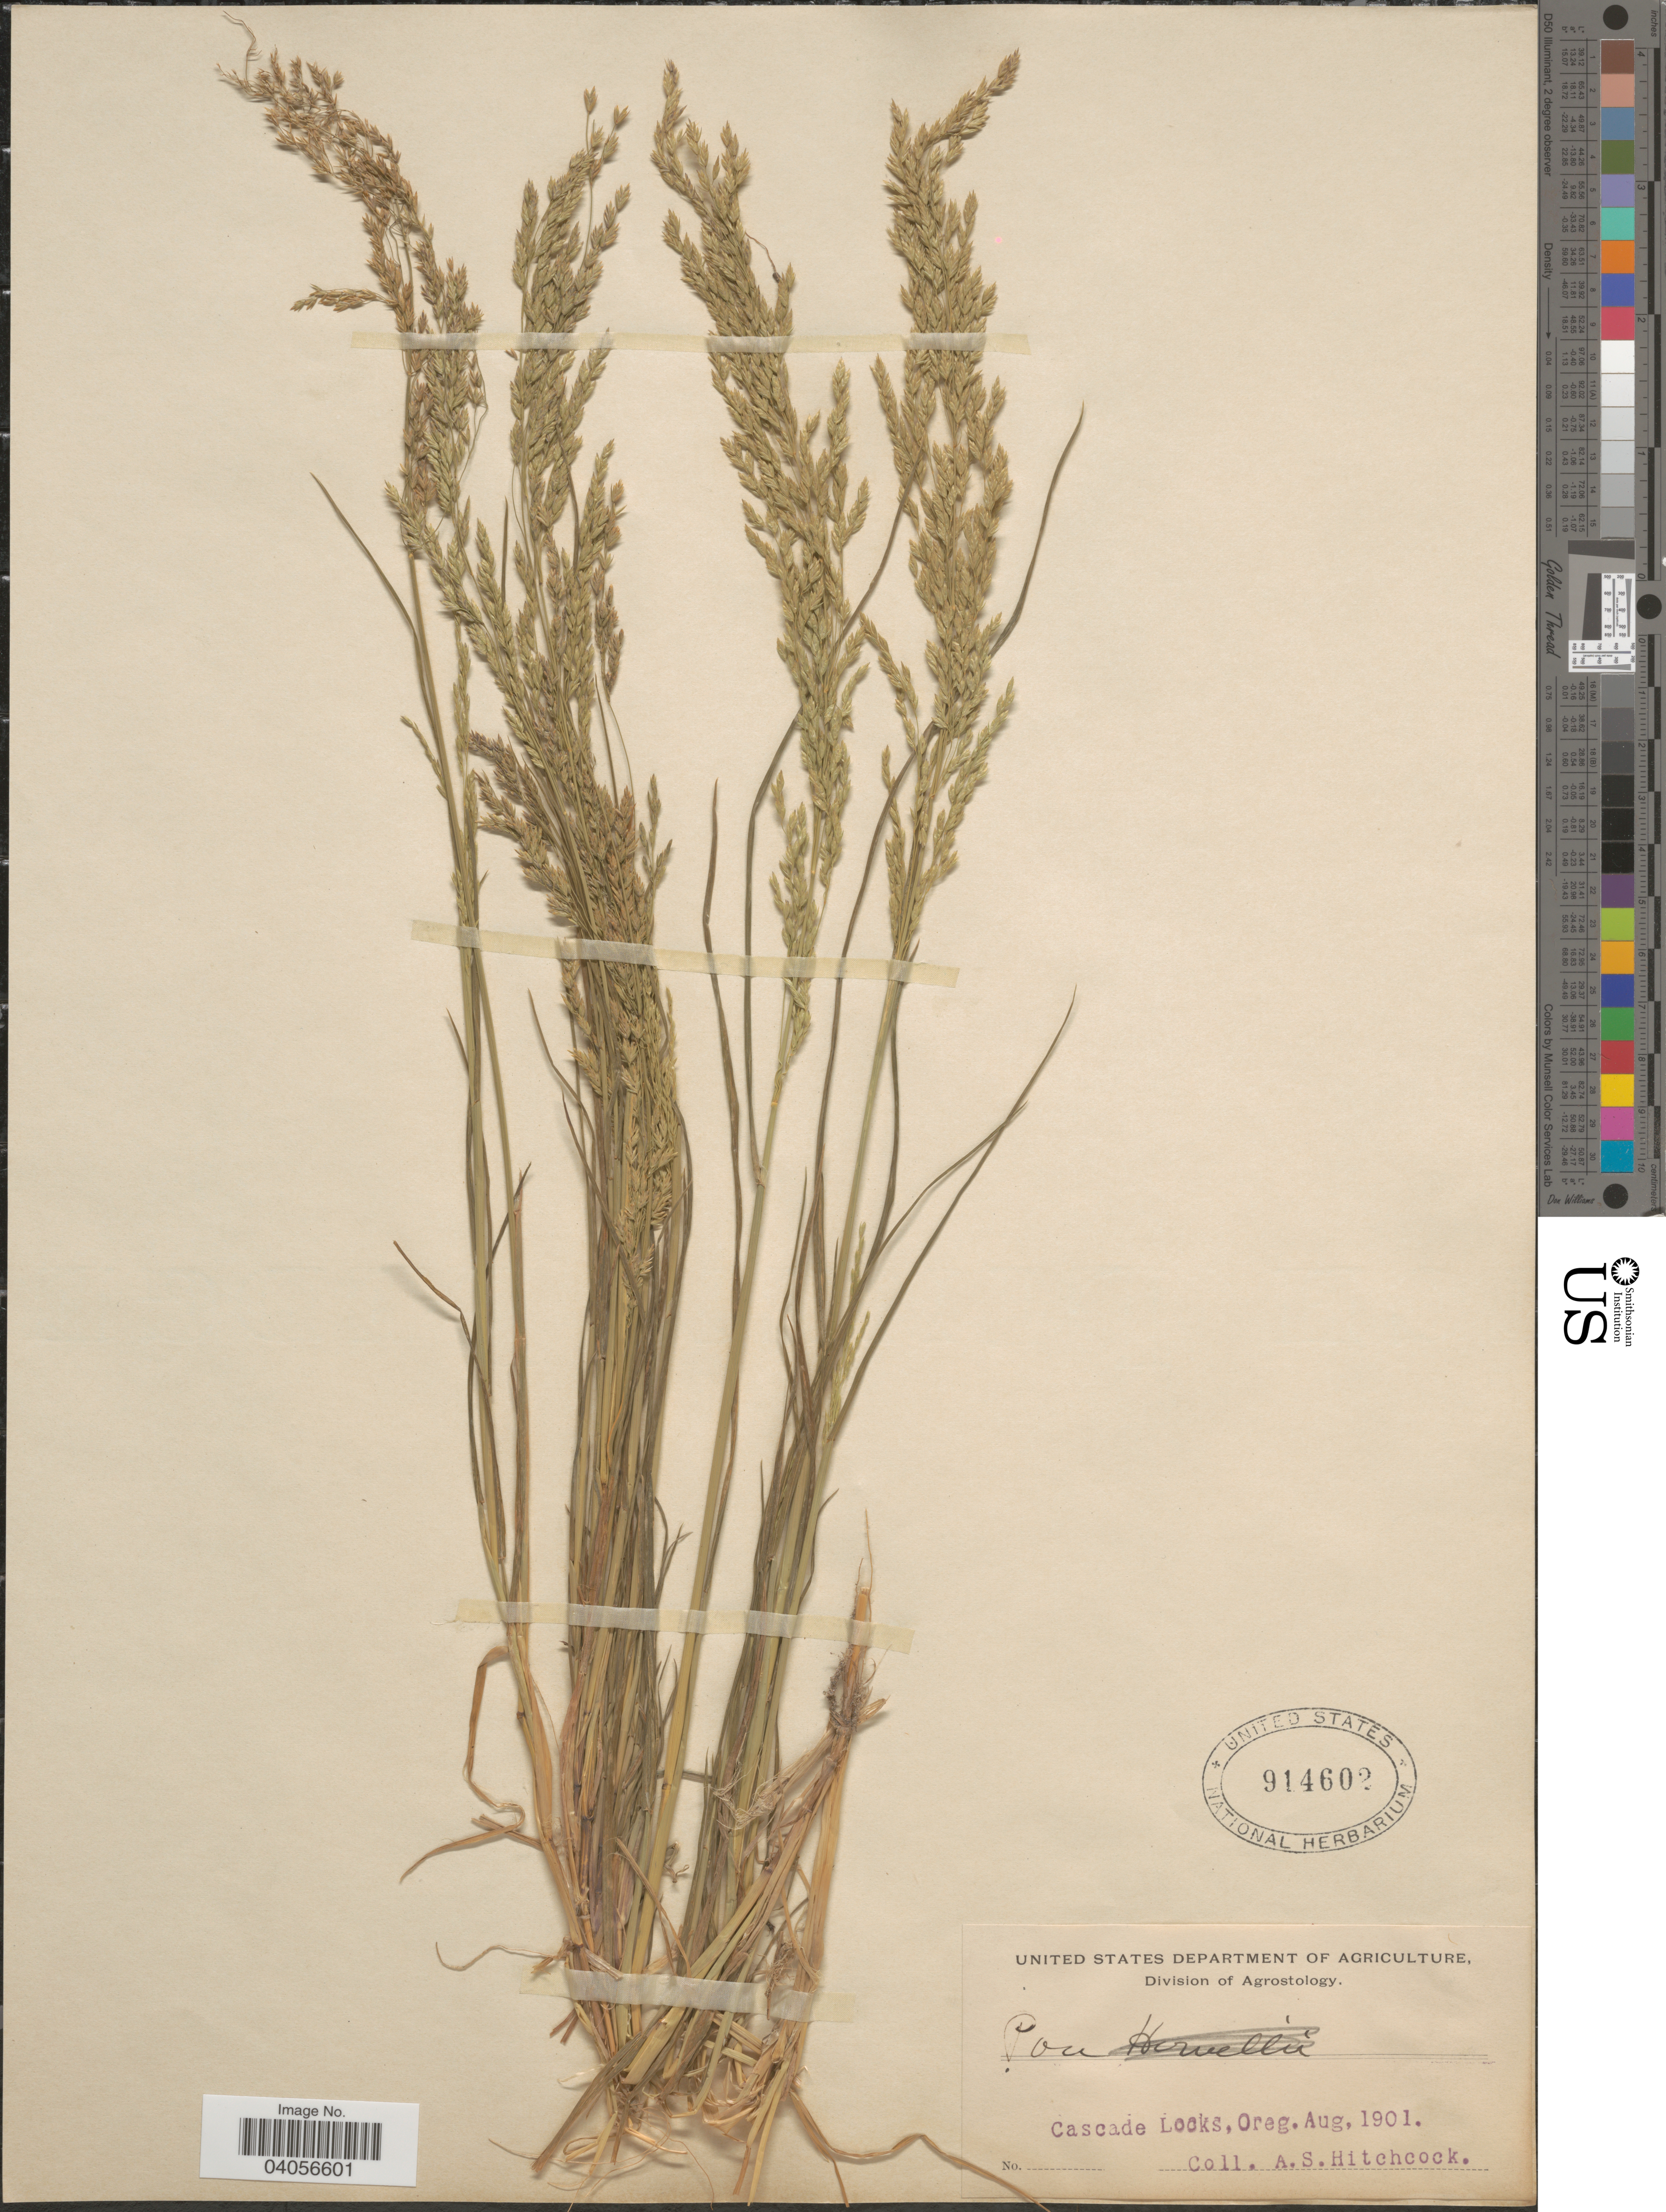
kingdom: Plantae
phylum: Tracheophyta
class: Liliopsida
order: Poales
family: Poaceae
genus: Poa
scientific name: Poa compressa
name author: L.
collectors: A. S. Hitchcock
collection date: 1901-08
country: United States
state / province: Oregon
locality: Cascade Locks.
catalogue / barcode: US 914602